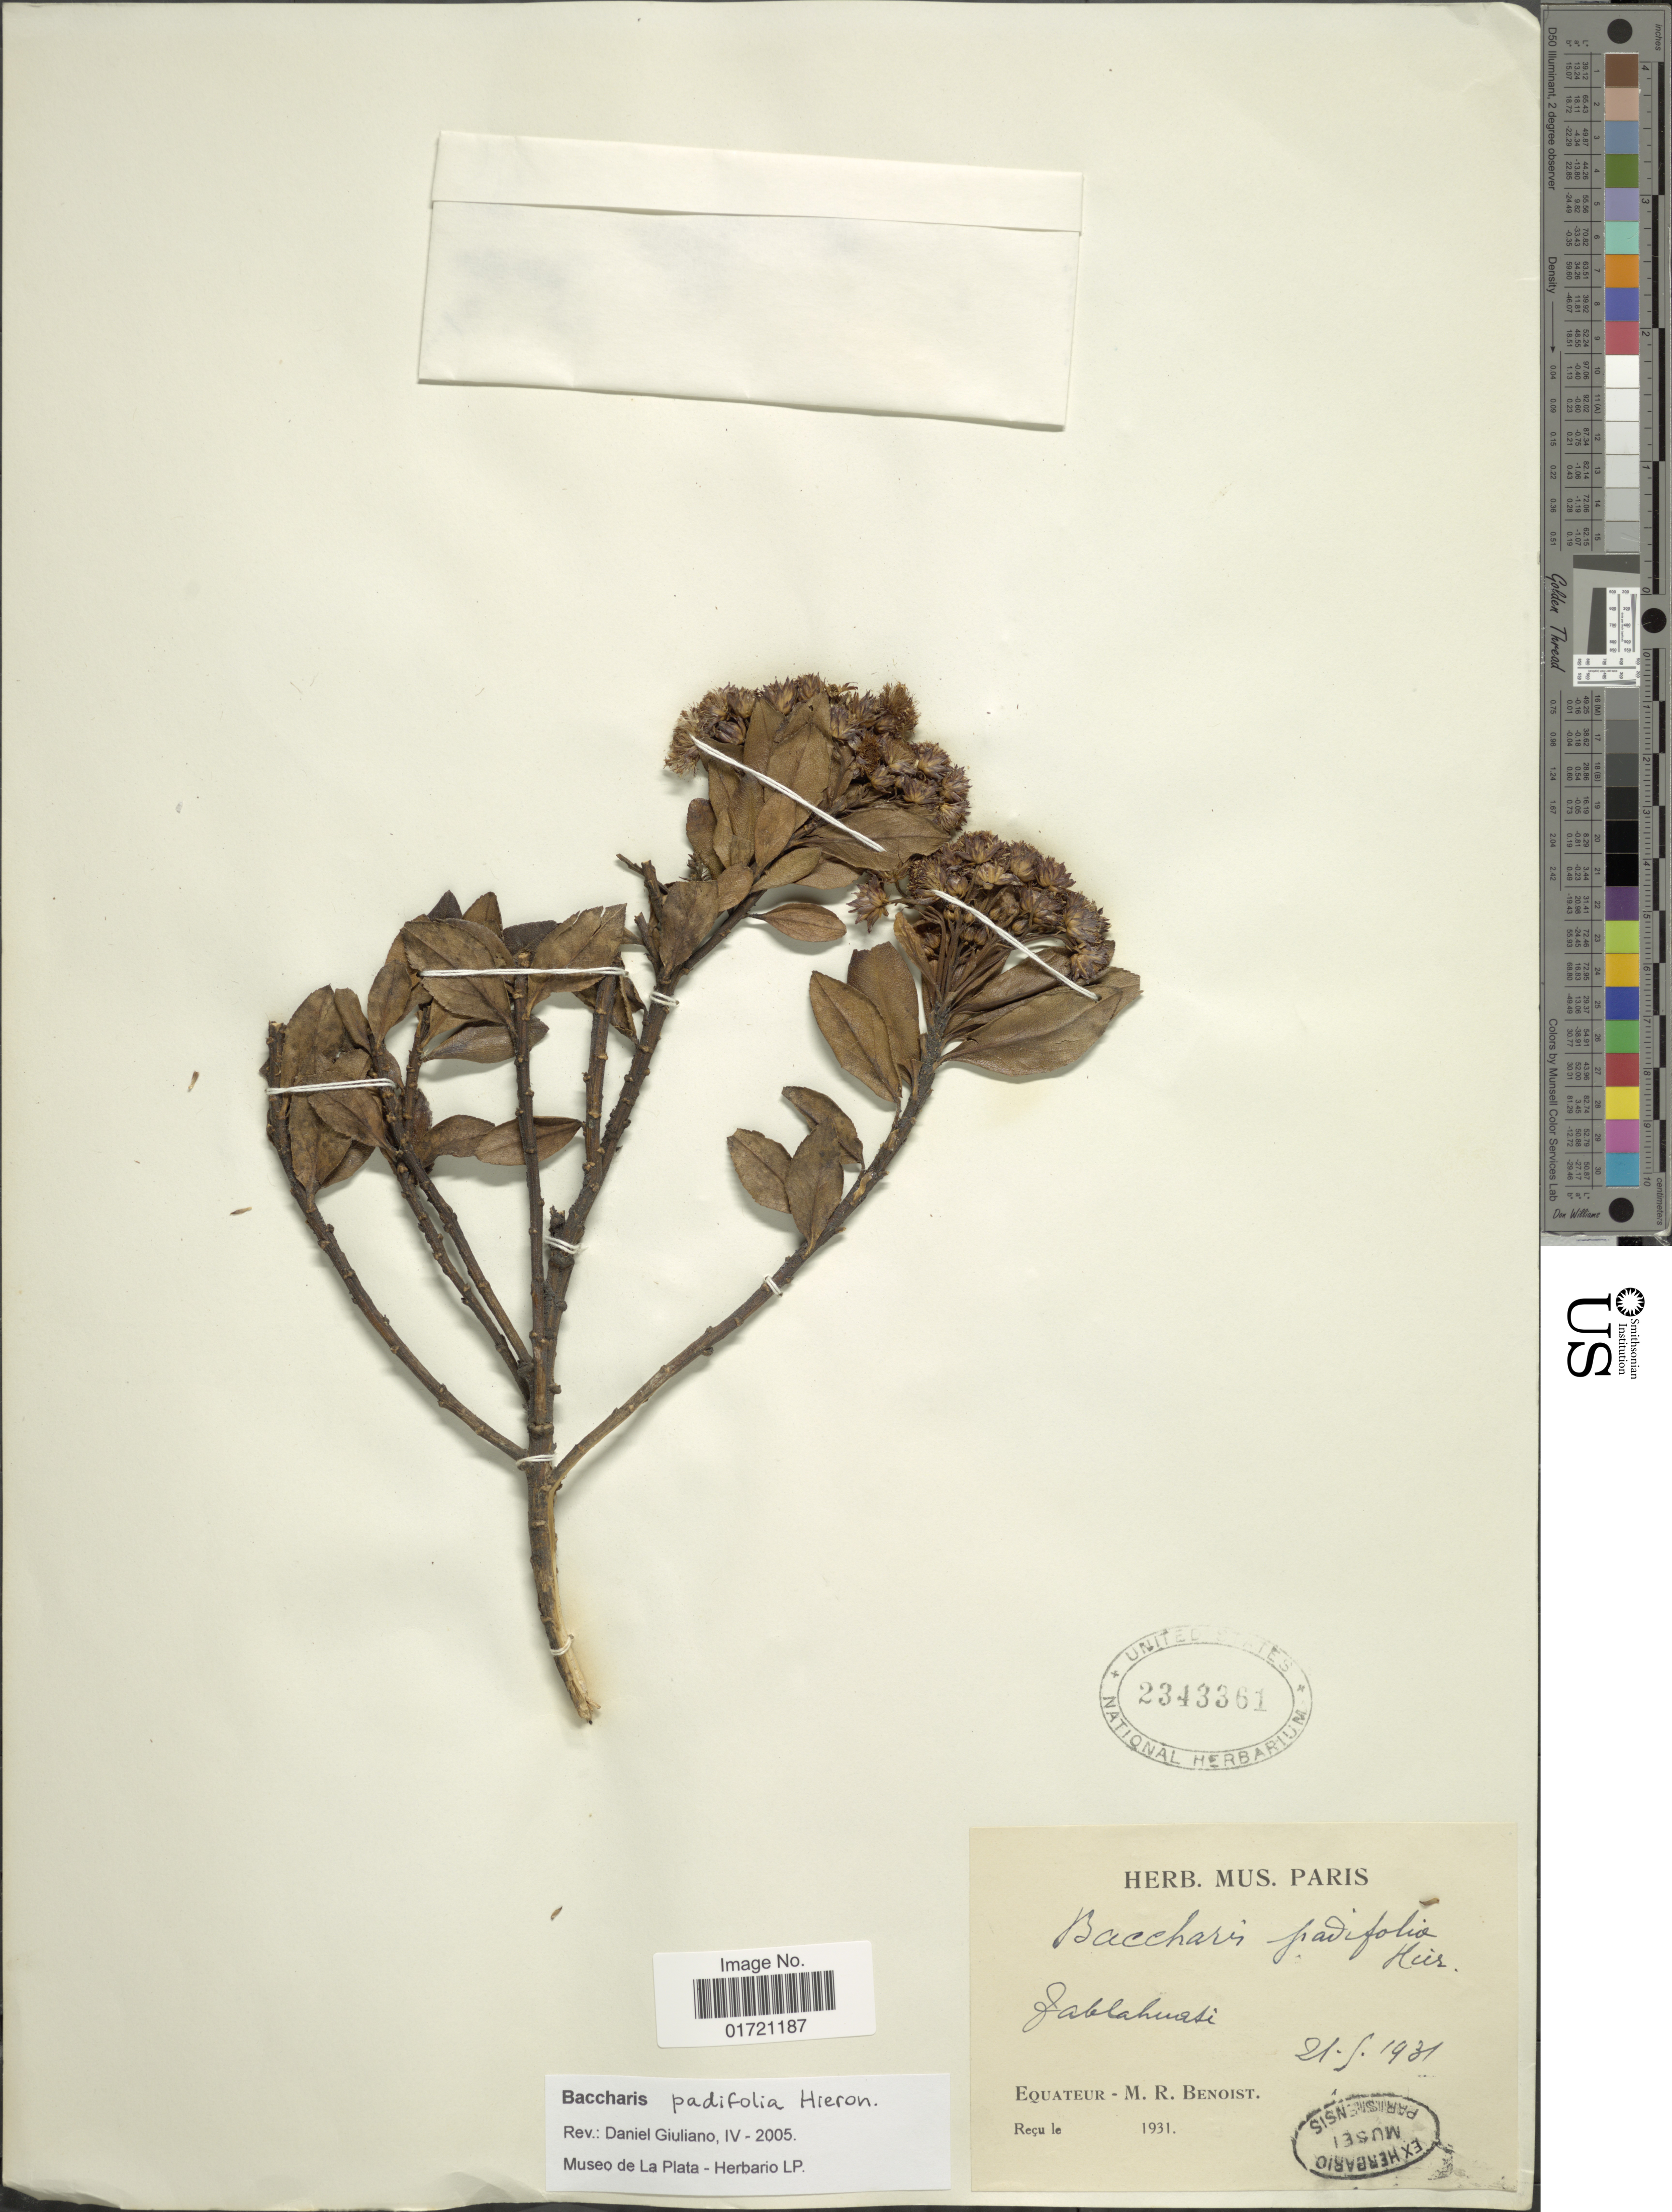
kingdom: Plantae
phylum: Tracheophyta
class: Magnoliopsida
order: Asterales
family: Asteraceae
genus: Baccharis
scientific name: Baccharis padifolia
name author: Hieron.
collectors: R. Benoist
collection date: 1931-05-21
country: Ecuador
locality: Tablahuati, Equateur.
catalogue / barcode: US 2343361